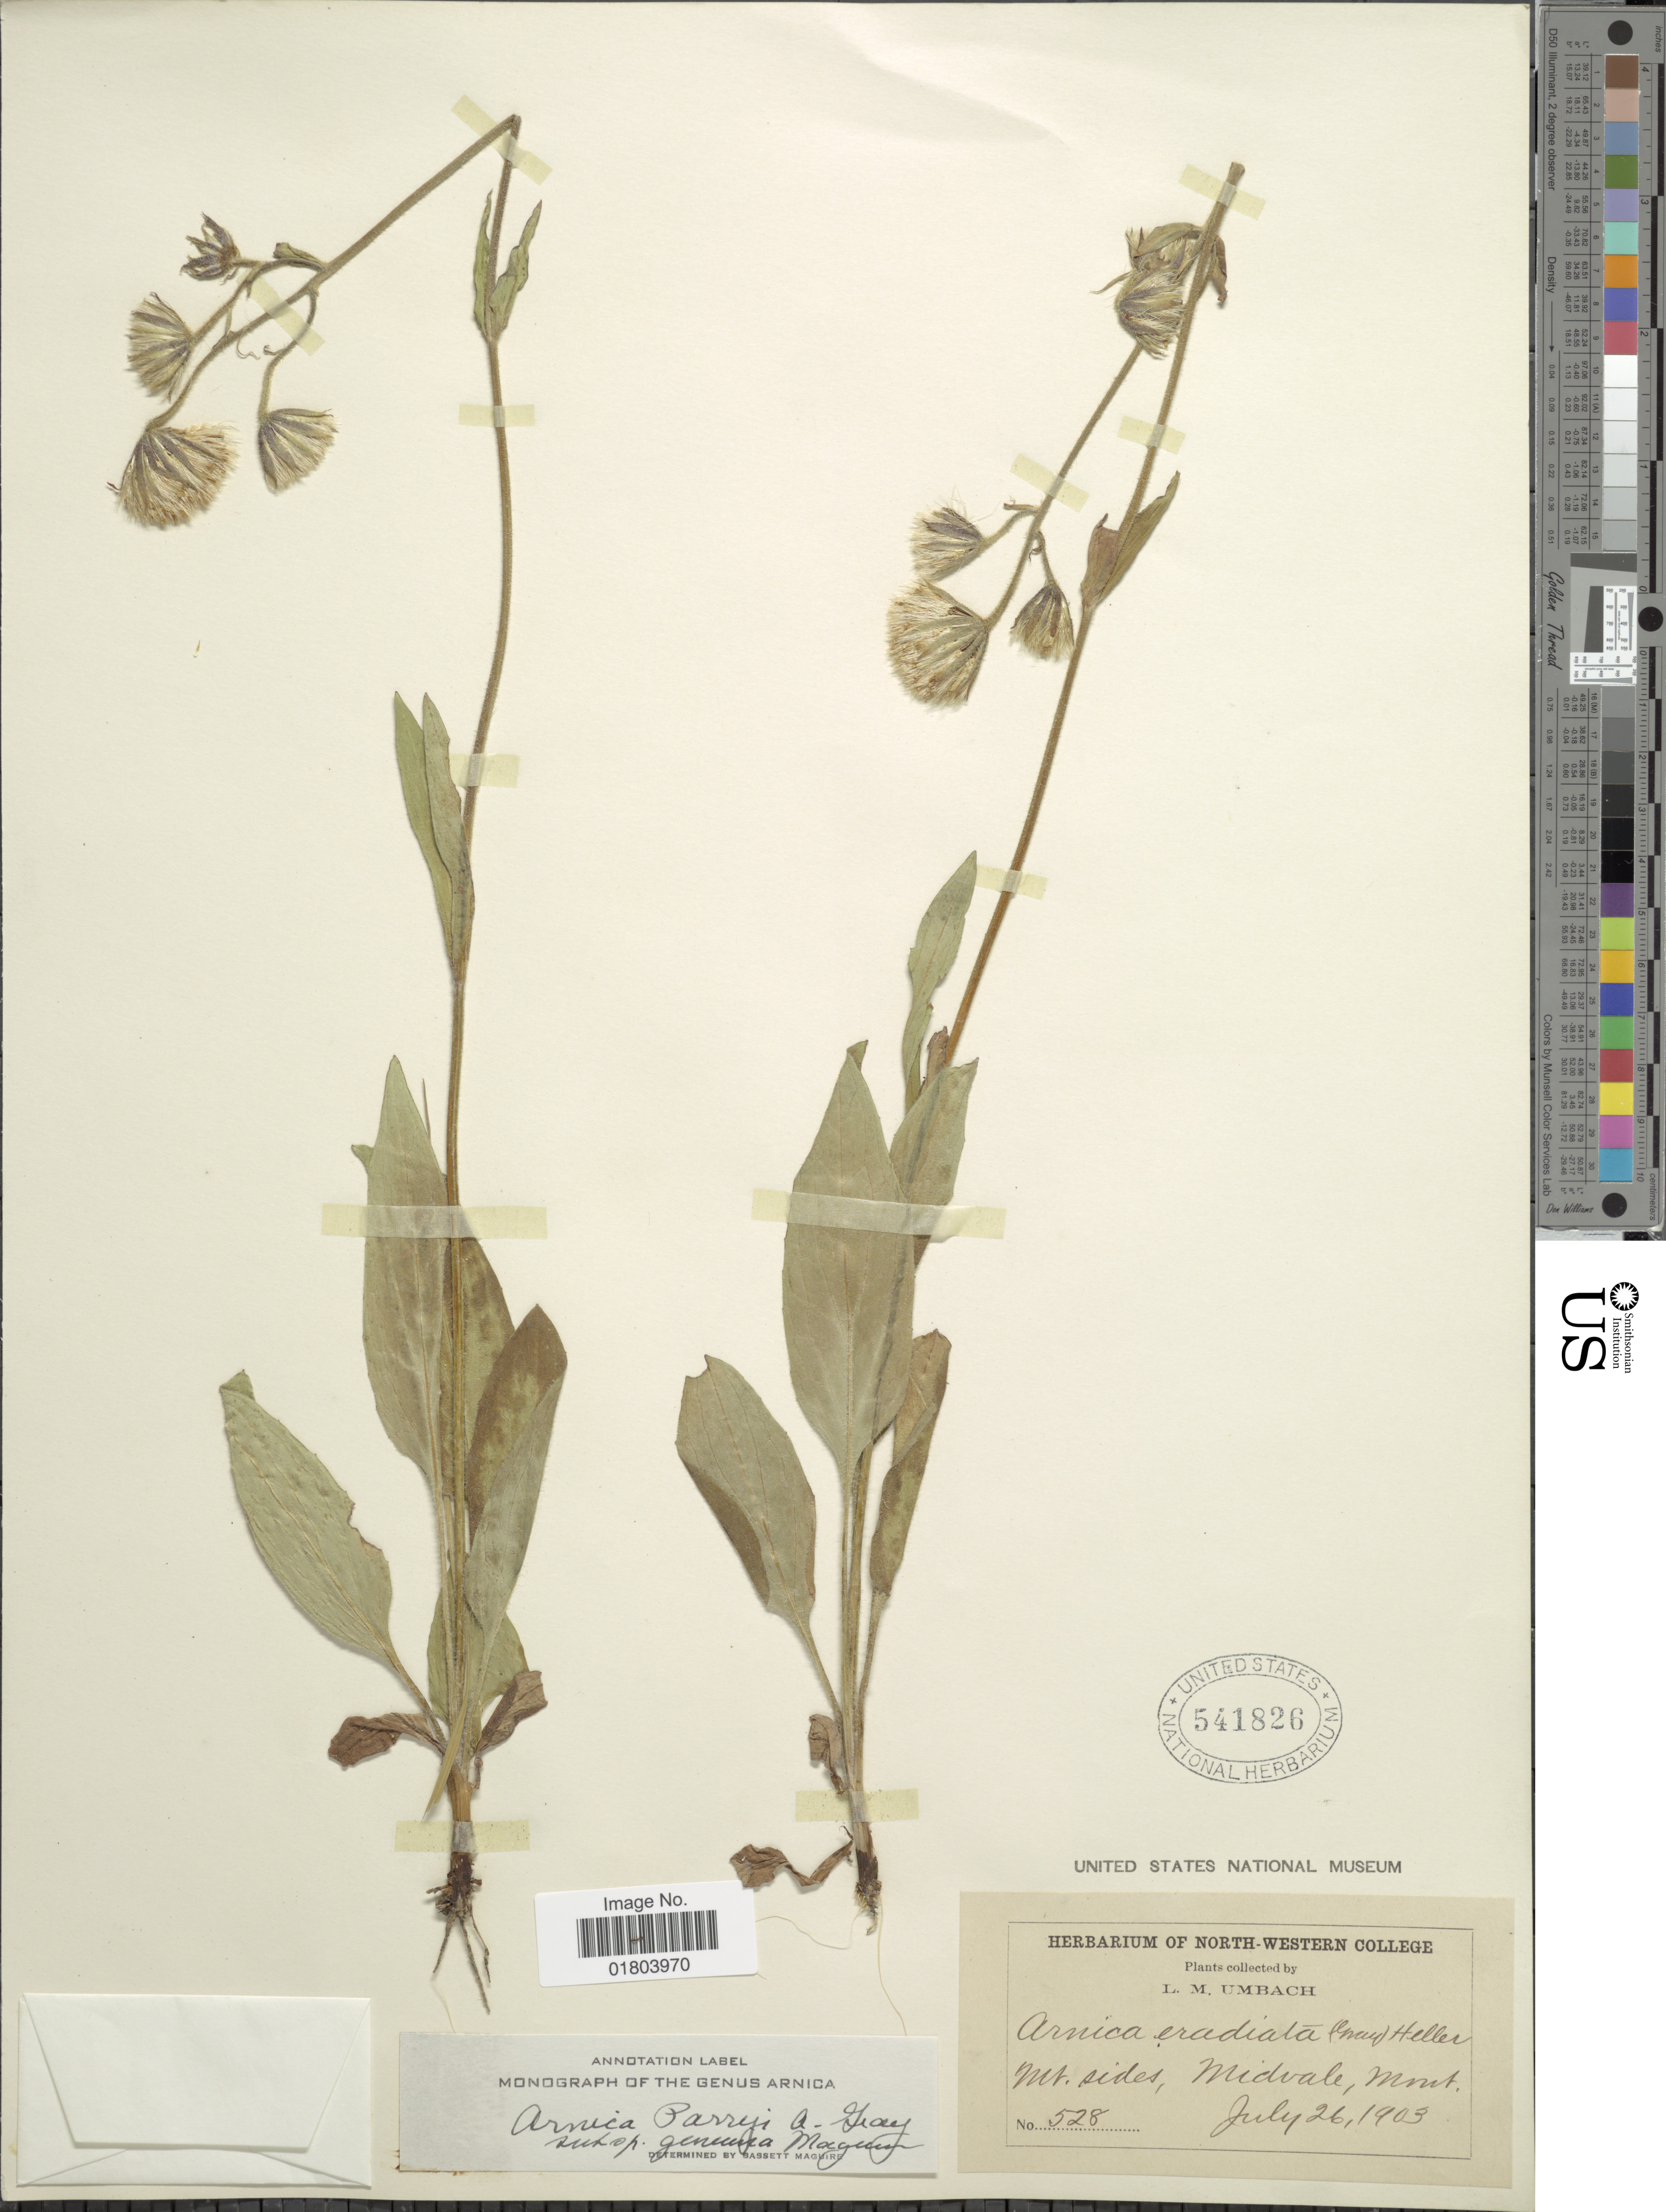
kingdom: Plantae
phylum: Tracheophyta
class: Magnoliopsida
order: Asterales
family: Asteraceae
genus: Arnica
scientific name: Arnica parryi subsp. genuina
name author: Maguire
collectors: L. M. Umbach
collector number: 528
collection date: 1903-07-26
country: United States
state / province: Montana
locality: Mt Sides, Midvale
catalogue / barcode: US 541826